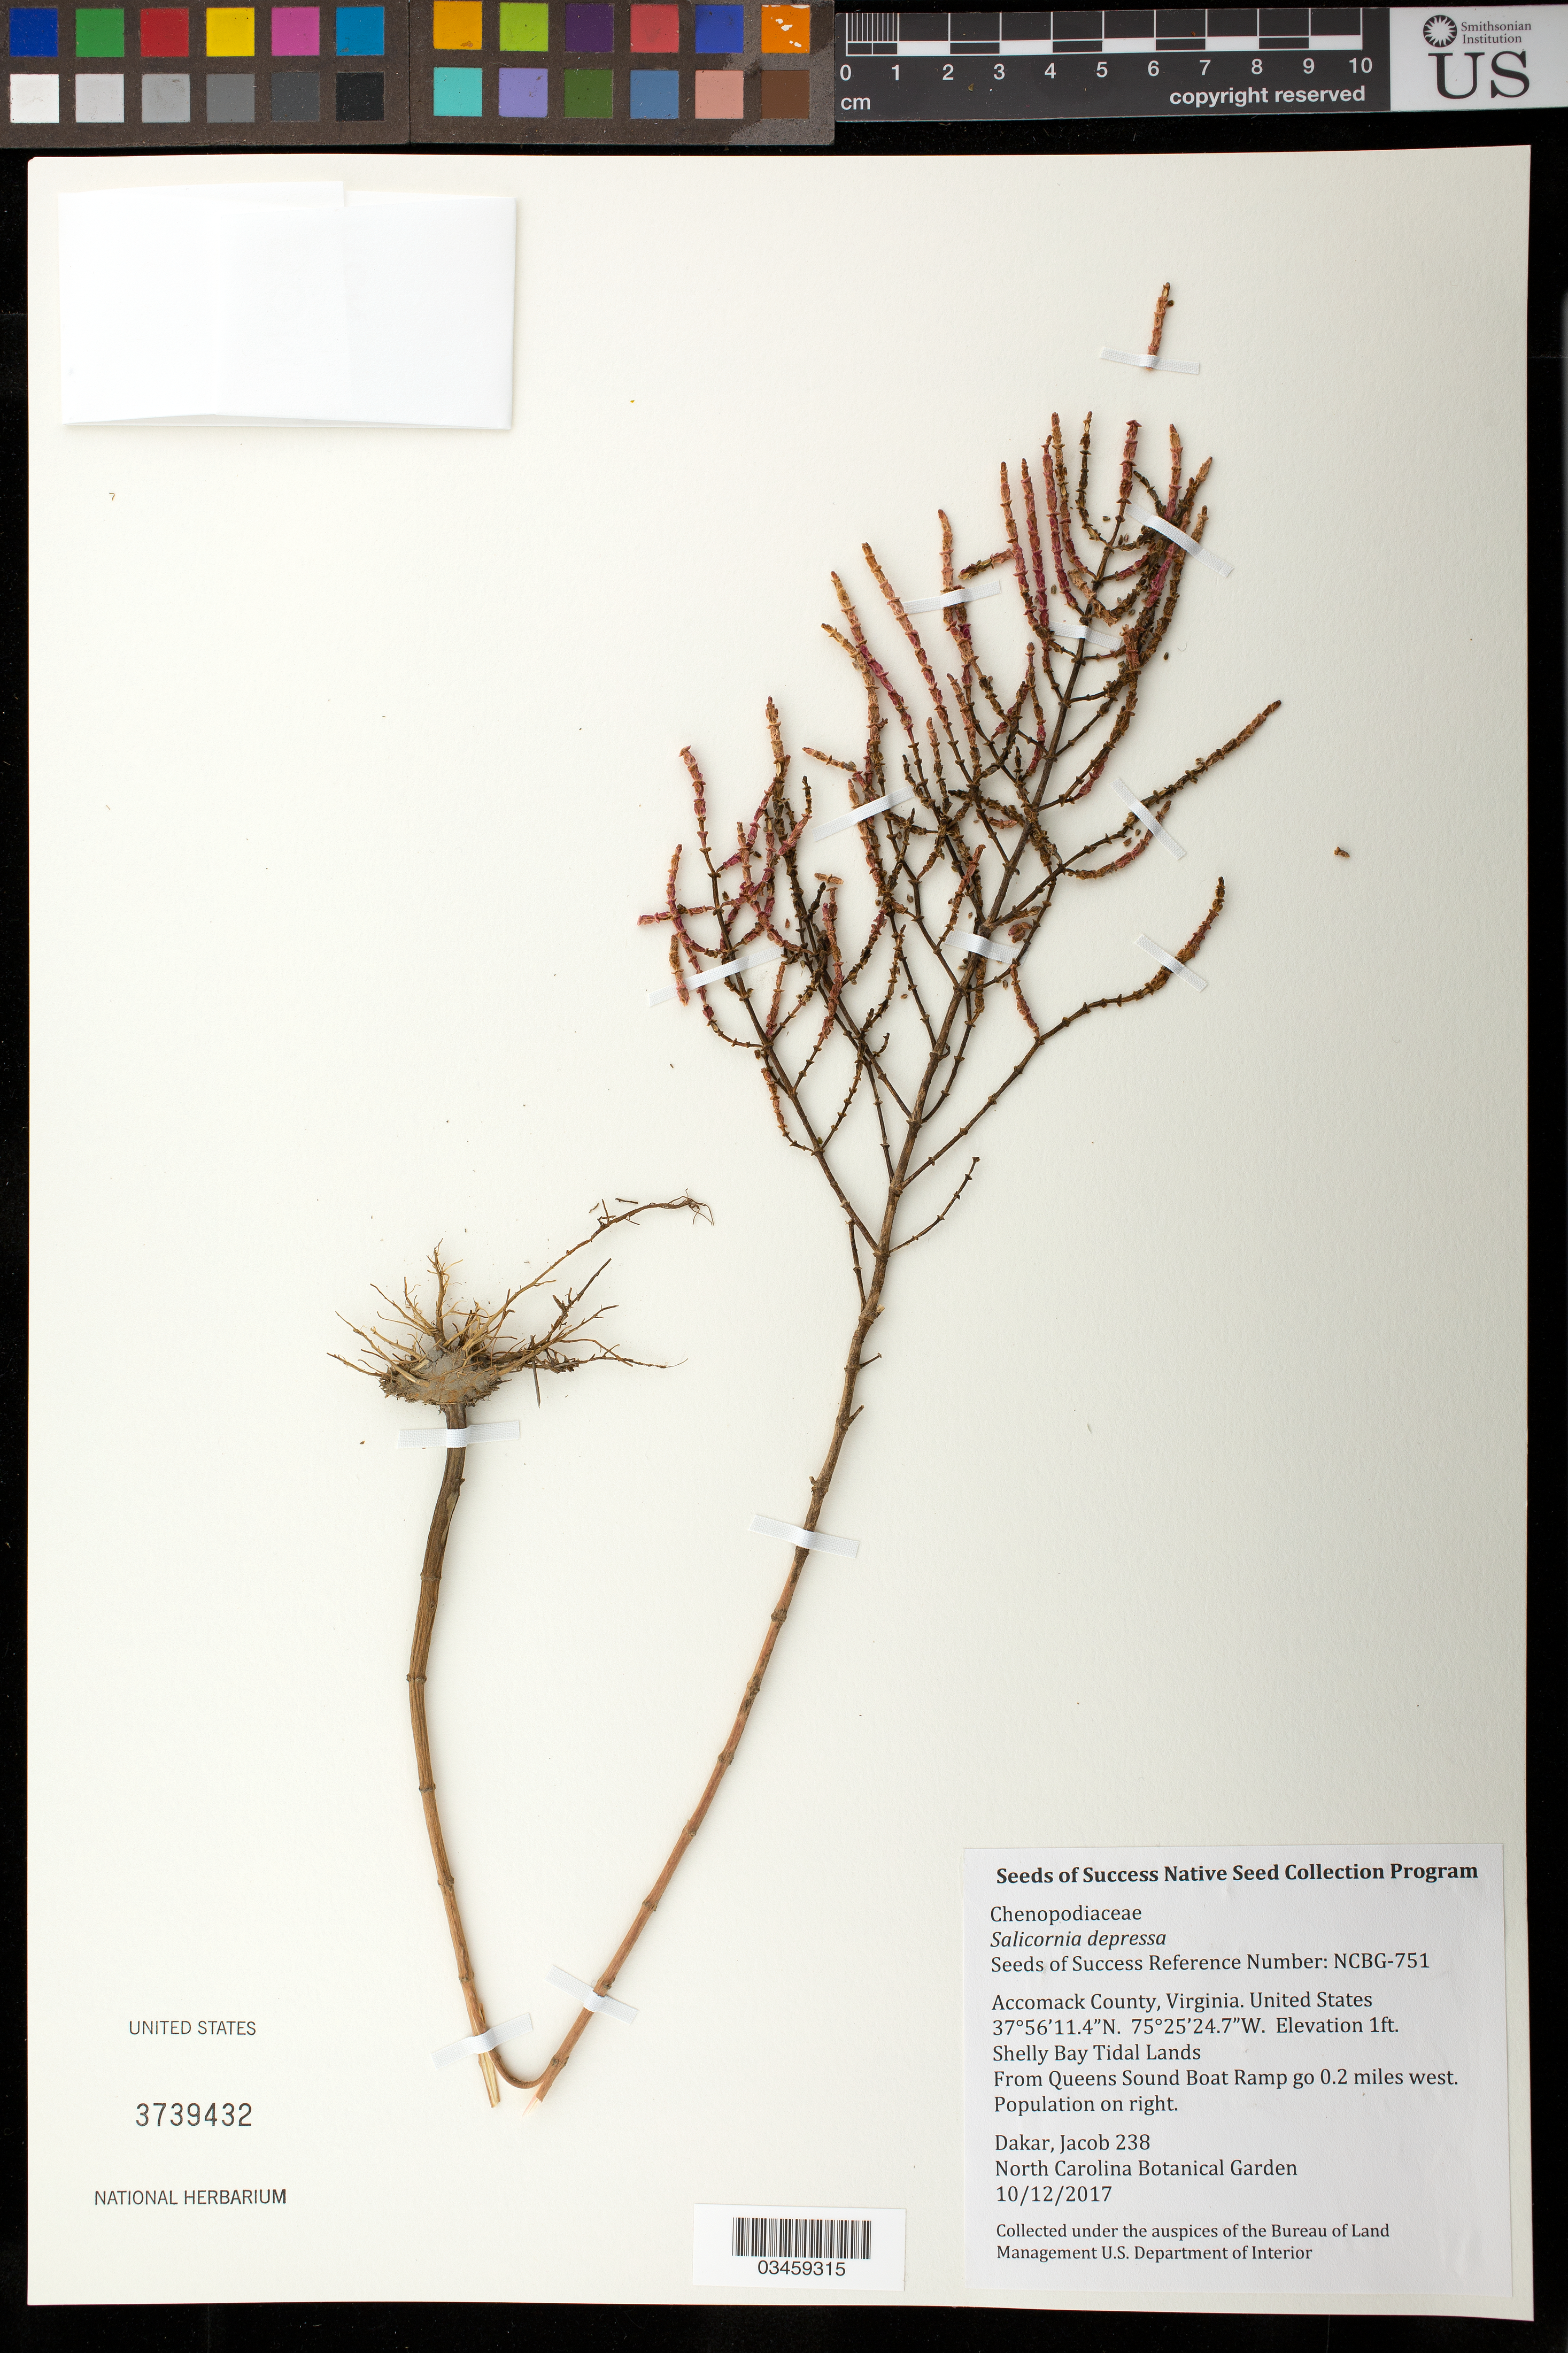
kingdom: Plantae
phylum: Tracheophyta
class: Magnoliopsida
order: Caryophyllales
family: Amaranthaceae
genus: Salicornia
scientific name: Salicornia depressa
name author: Standl.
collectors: J. Dakar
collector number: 238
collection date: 2017-10-12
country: United States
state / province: Virginia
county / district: Accomack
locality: Shelly Bay Tidal Lands, from Queens Sound Boat Ramp go 0.2 mi. west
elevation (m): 0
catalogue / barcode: US 3739432